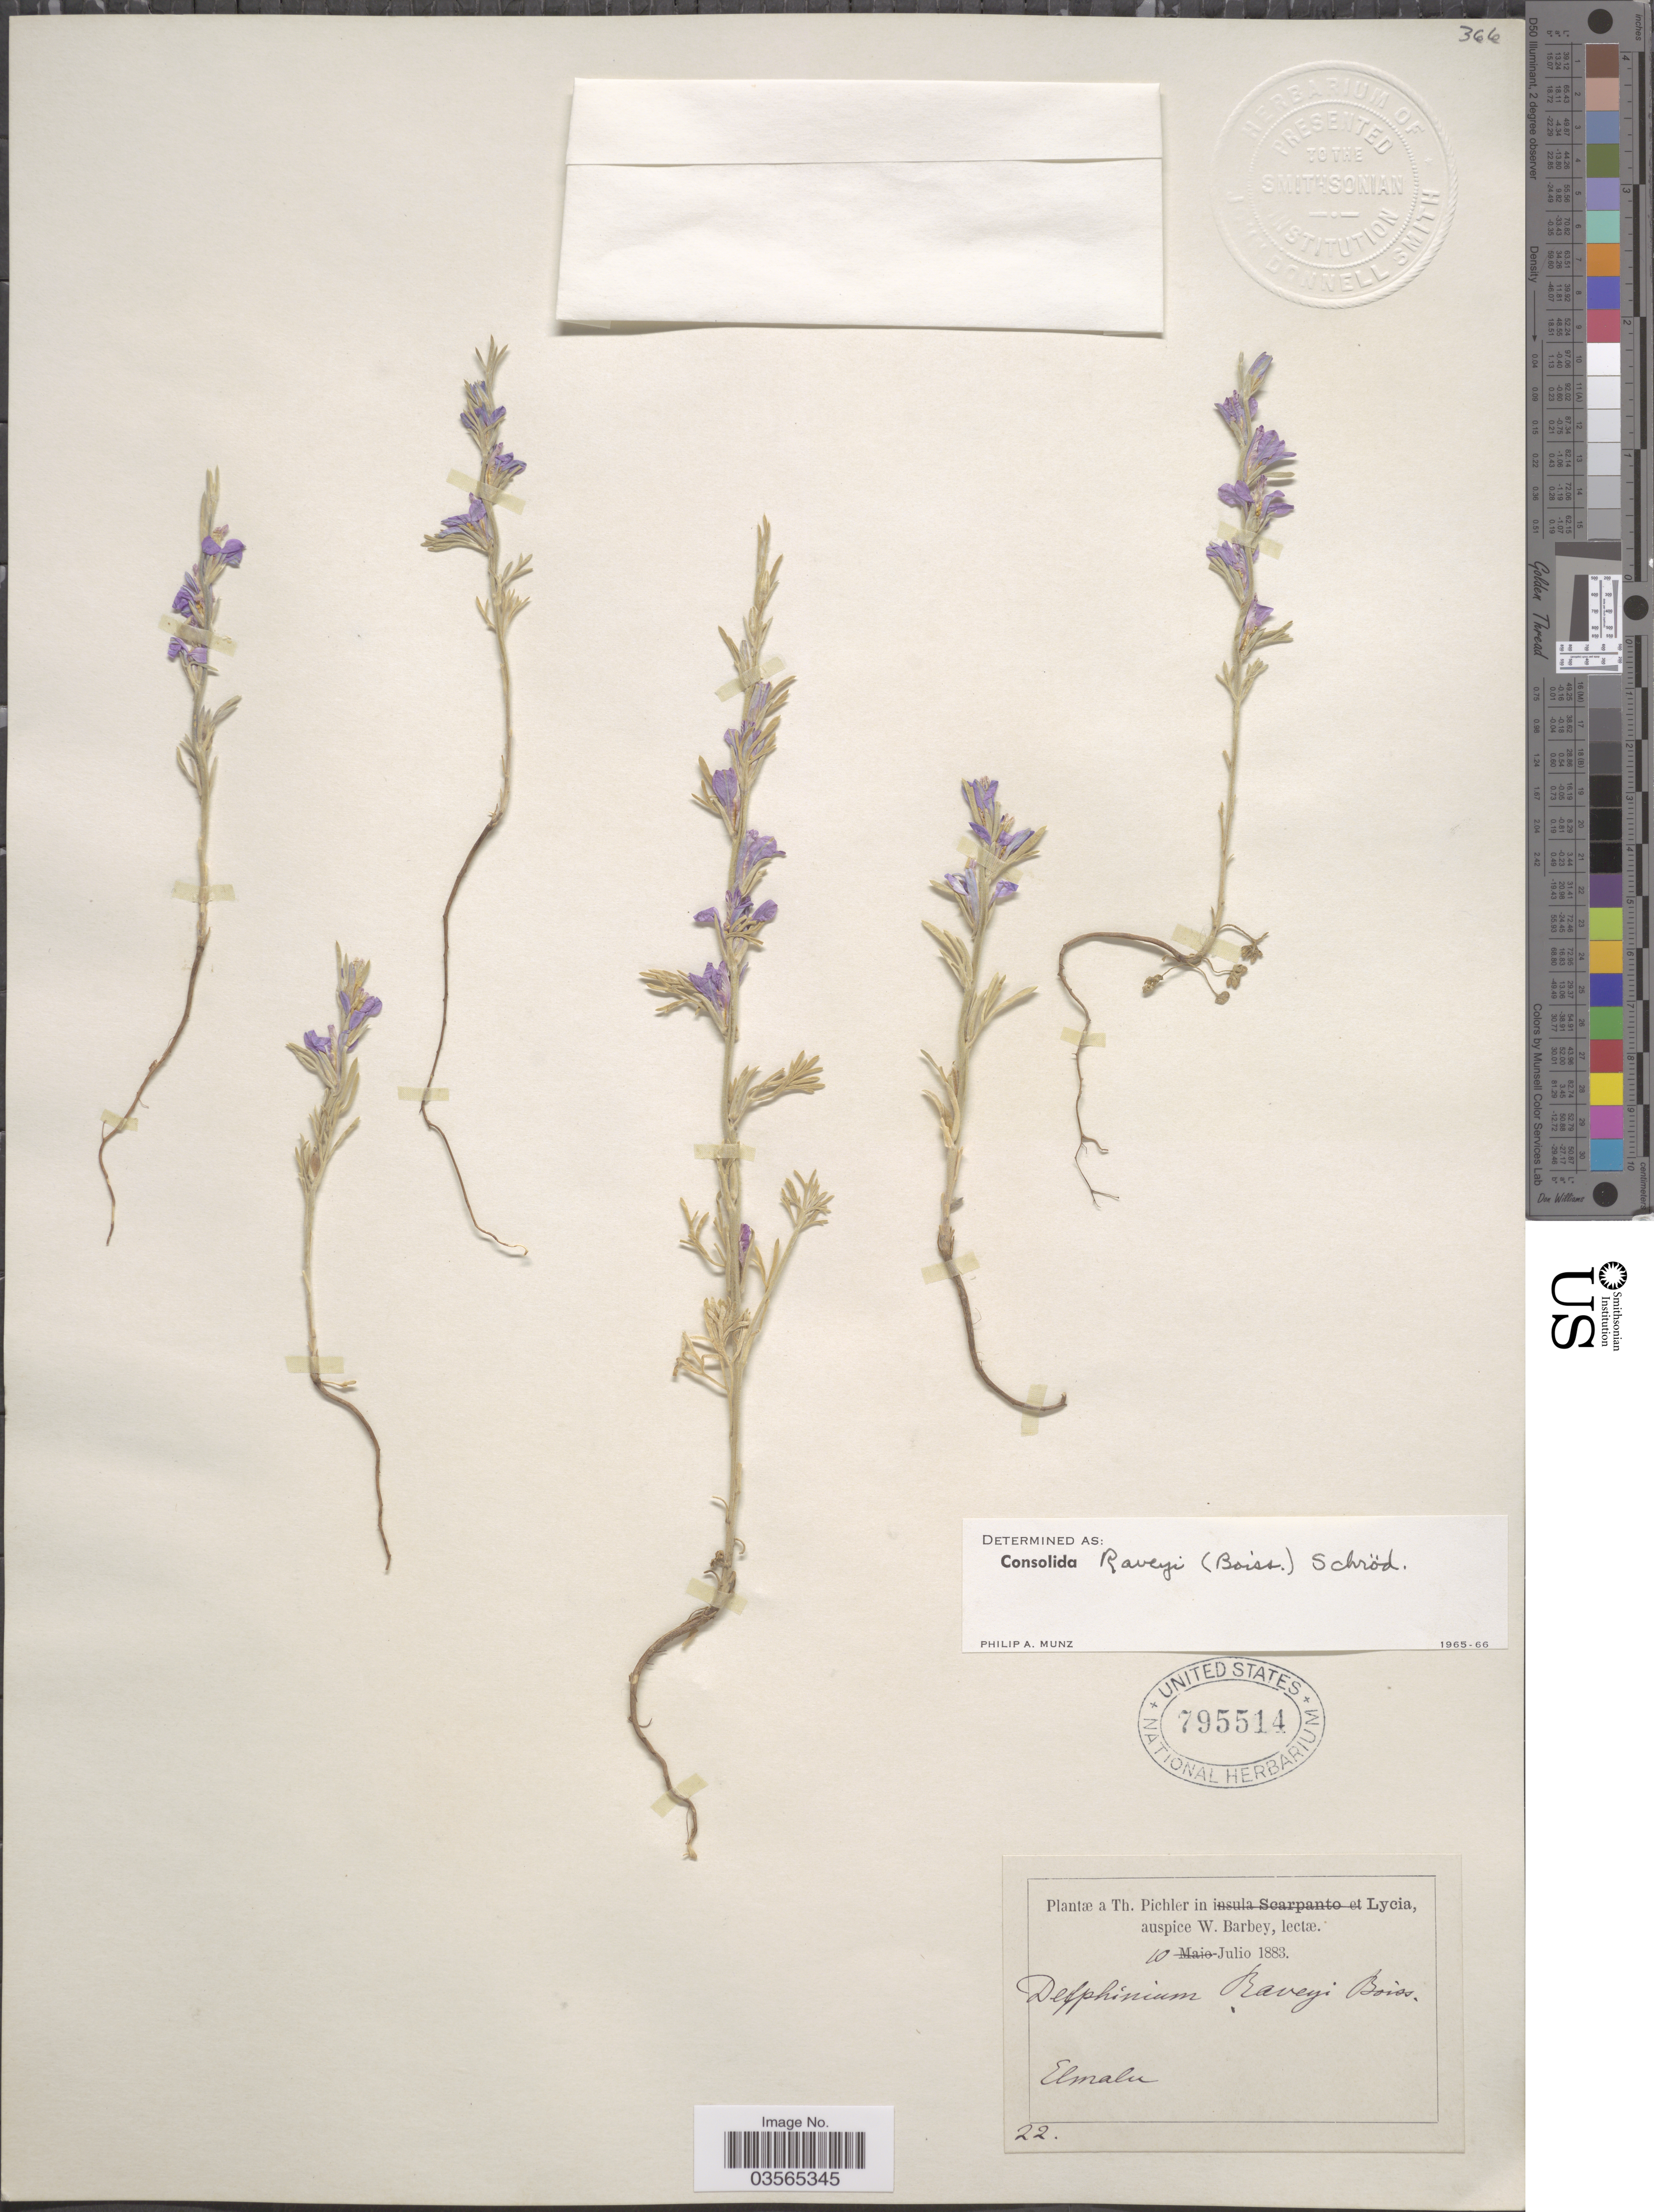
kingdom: Plantae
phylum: Tracheophyta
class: Magnoliopsida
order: Ranunculales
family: Ranunculaceae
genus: Delphinium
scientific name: Delphinium raveyi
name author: Boiss.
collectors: T. Pichler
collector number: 22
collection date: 1883-07-10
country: Turkey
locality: Lycia. Elmalu.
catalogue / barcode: US 795514